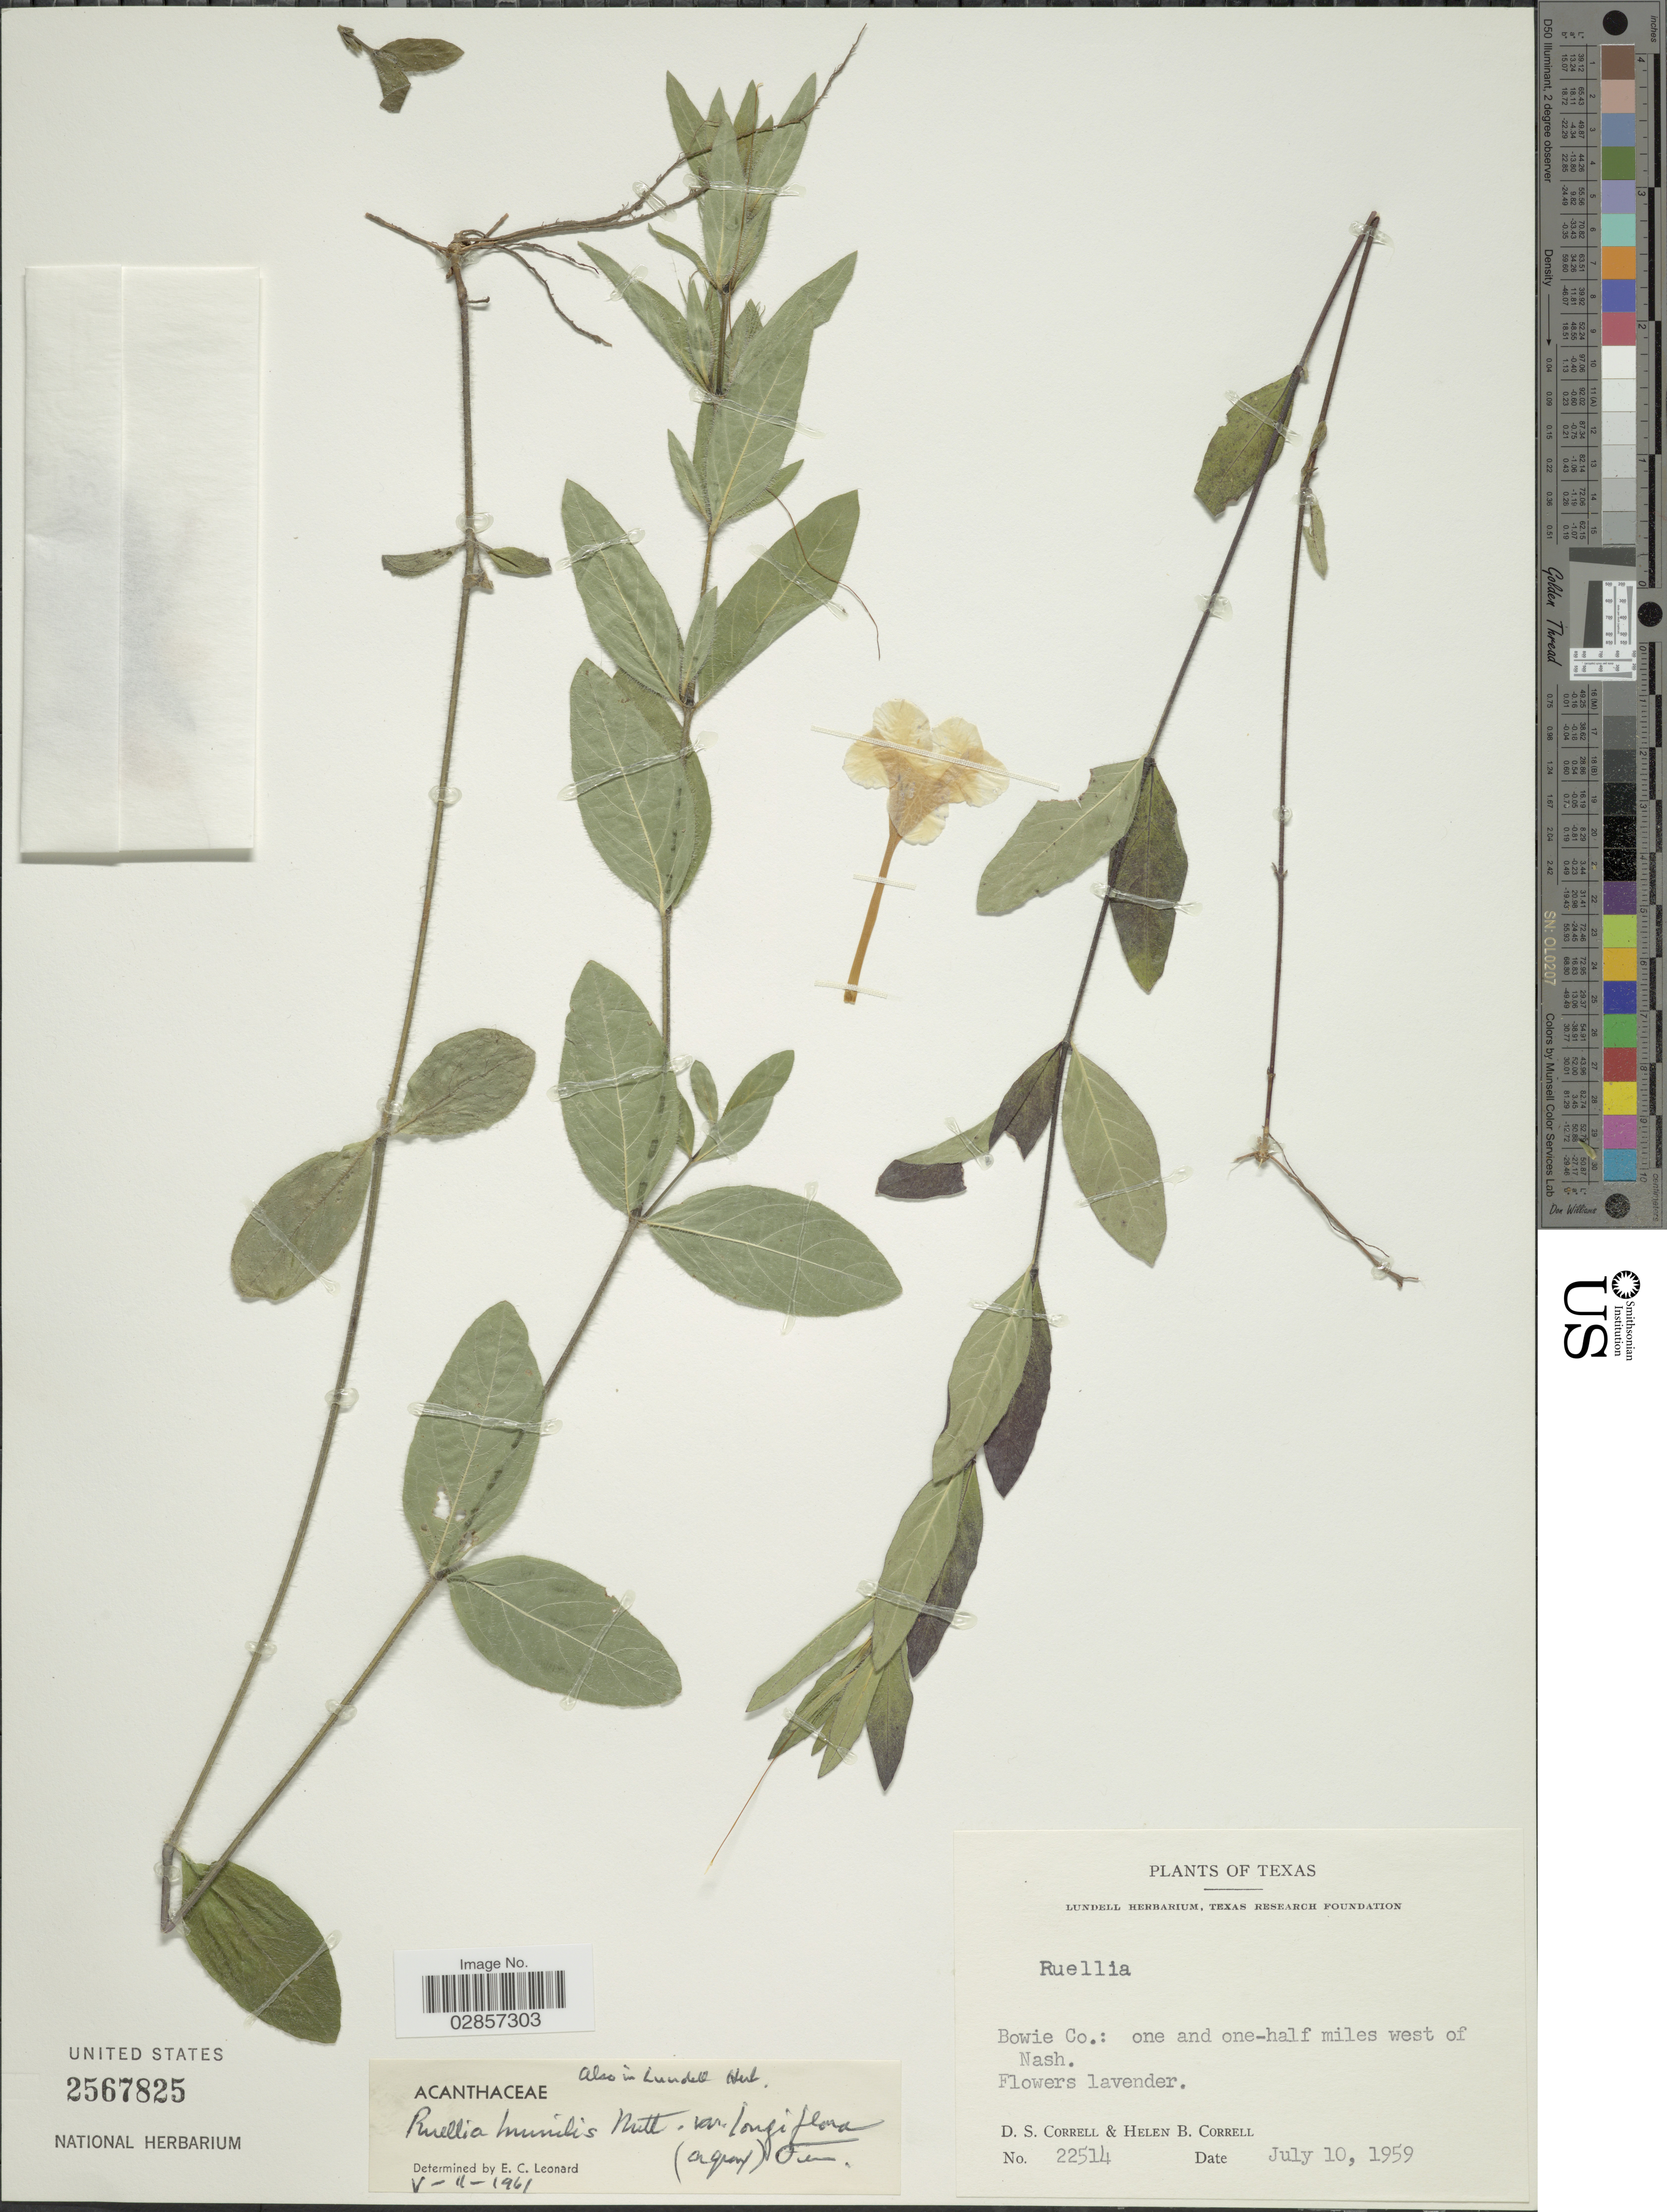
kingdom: Plantae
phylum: Tracheophyta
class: Magnoliopsida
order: Lamiales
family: Acanthaceae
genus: Ruellia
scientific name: Ruellia humilis var. longiflora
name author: (A. Gray) Fernald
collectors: D. S. Correll & H. Correll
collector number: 22514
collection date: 1959-07-10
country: United States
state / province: Texas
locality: Bowie Co.: one and one-half miles west of Nash.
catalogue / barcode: US 2567825